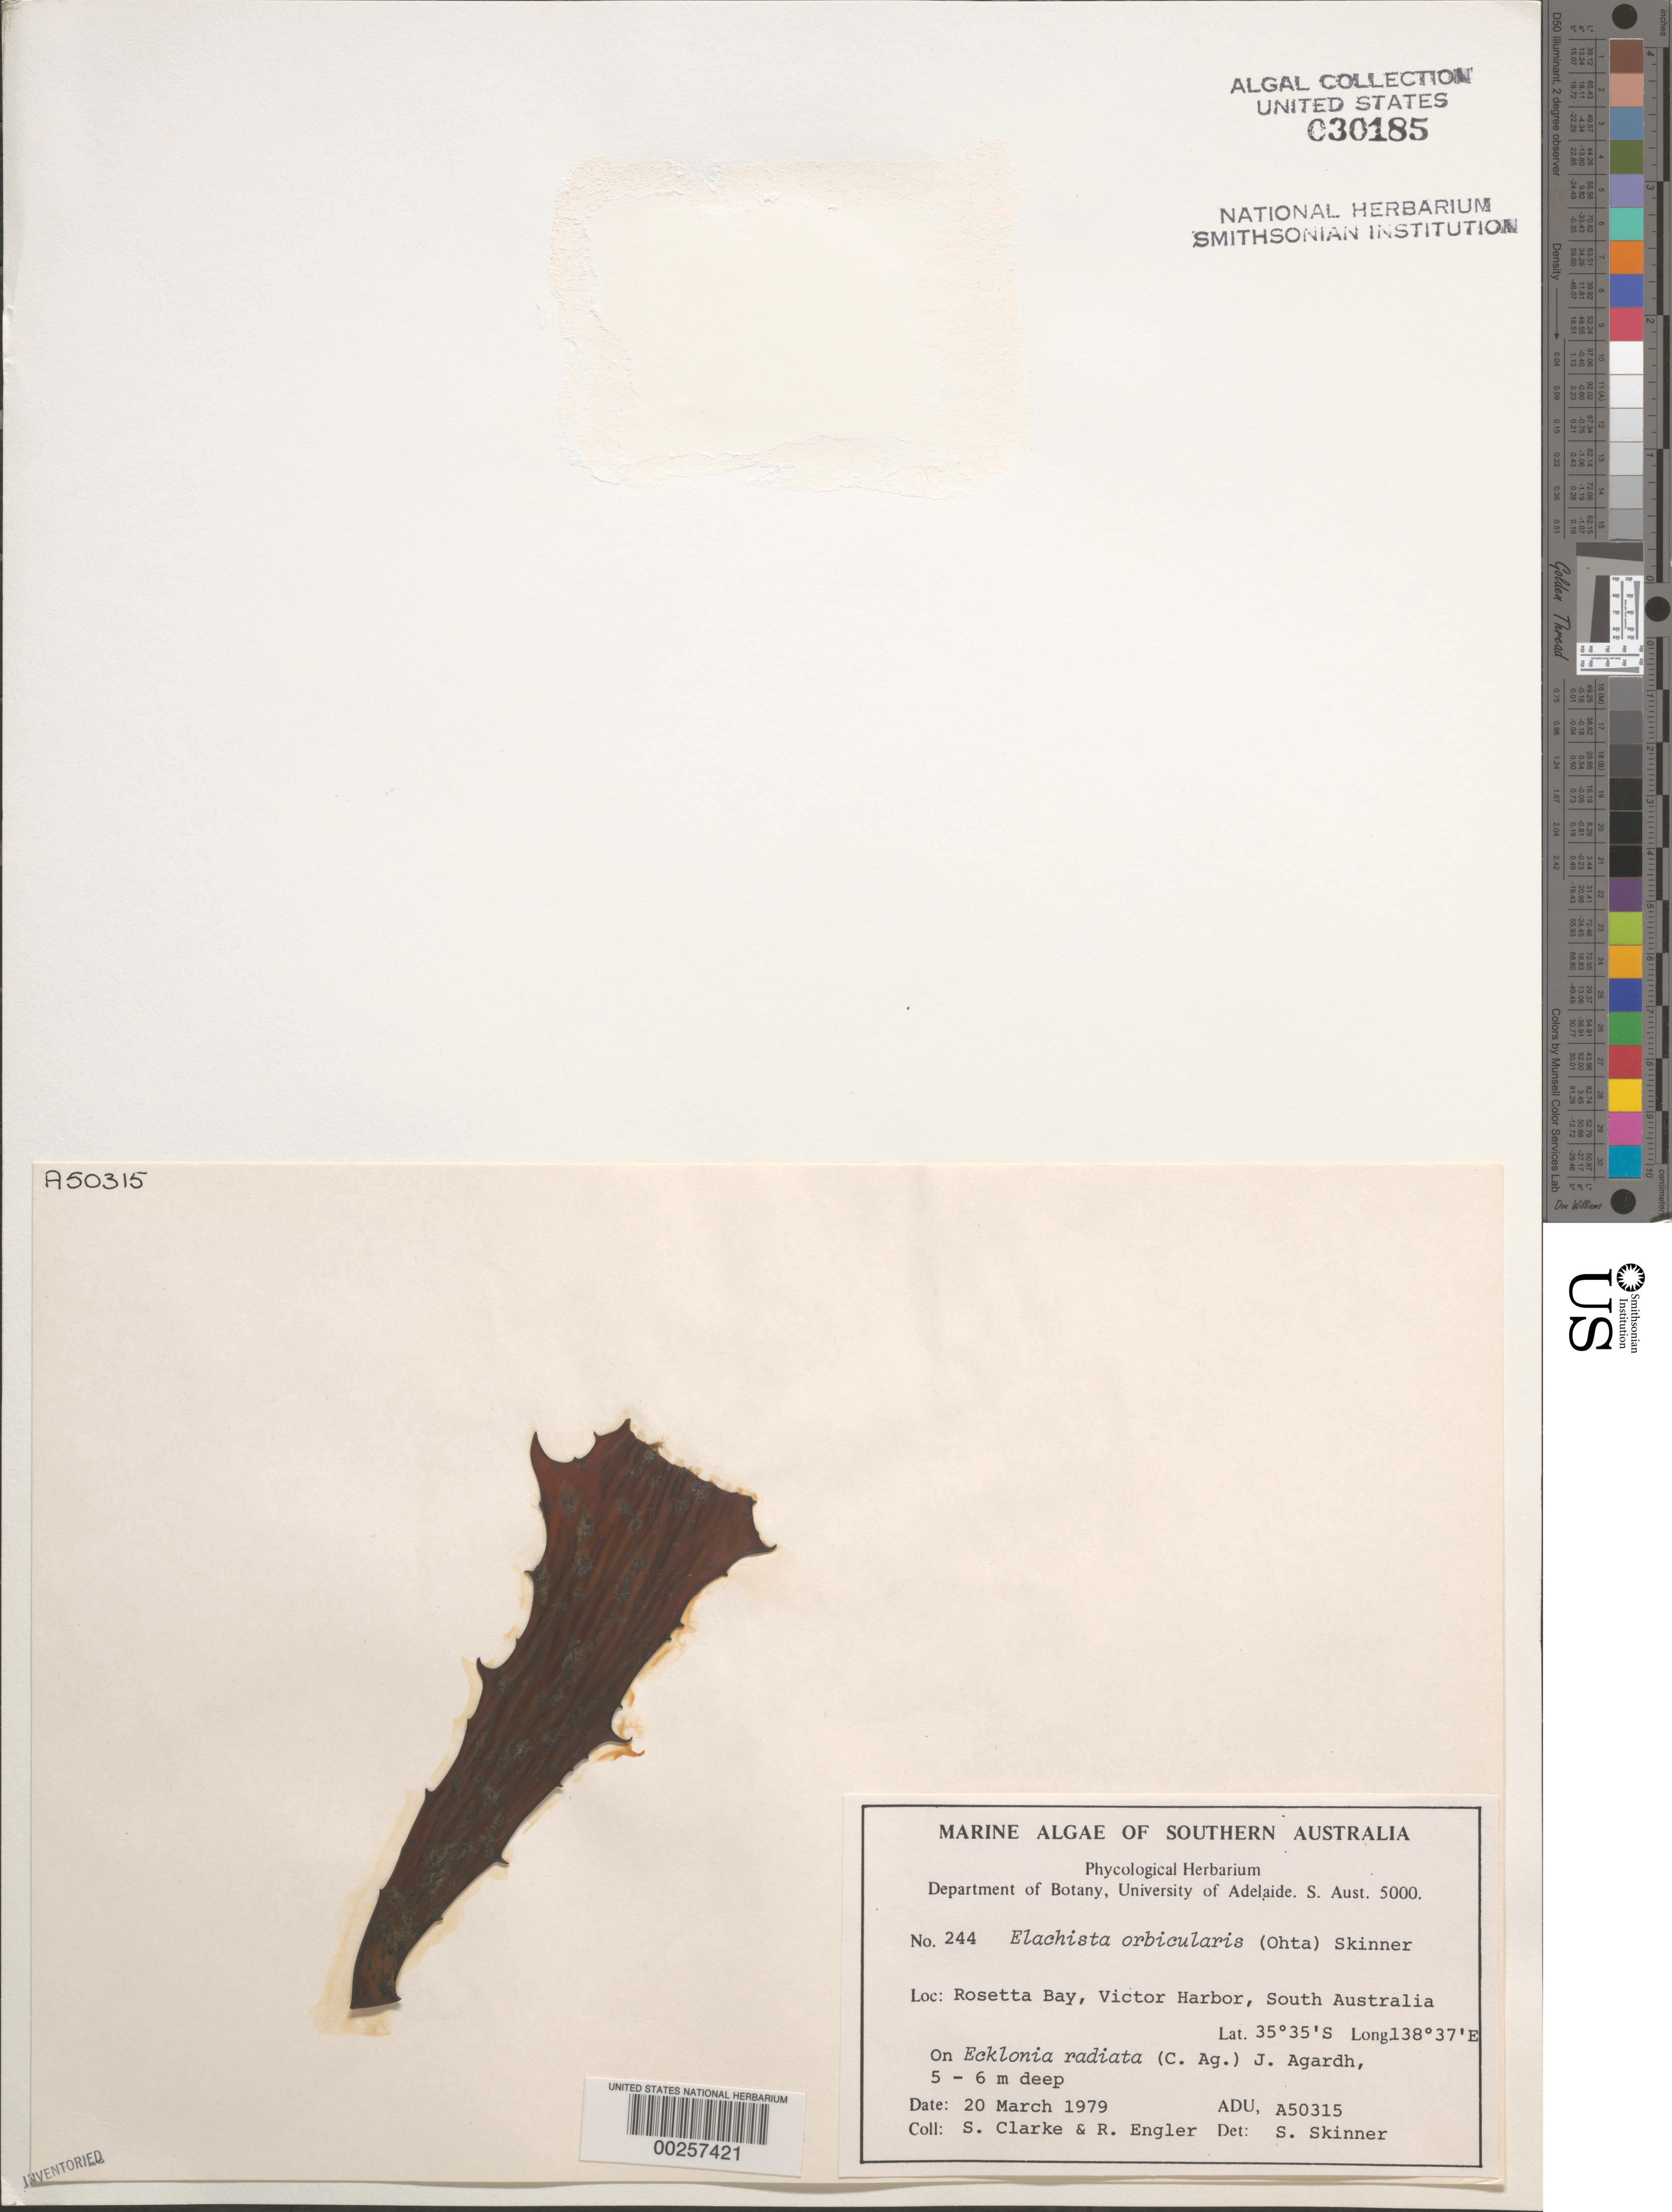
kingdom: Chromista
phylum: Ochrophyta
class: Phaeophyceae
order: Ectocarpales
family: Chordariaceae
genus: Elachista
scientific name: Elachista nigra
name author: Takamatsu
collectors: S. M. Clarke & R. Engler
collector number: ADU A50315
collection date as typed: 20 Mar 1979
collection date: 1979-03-20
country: Australia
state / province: South Australia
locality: Rosetta bay, victor harbor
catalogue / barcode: US 30185